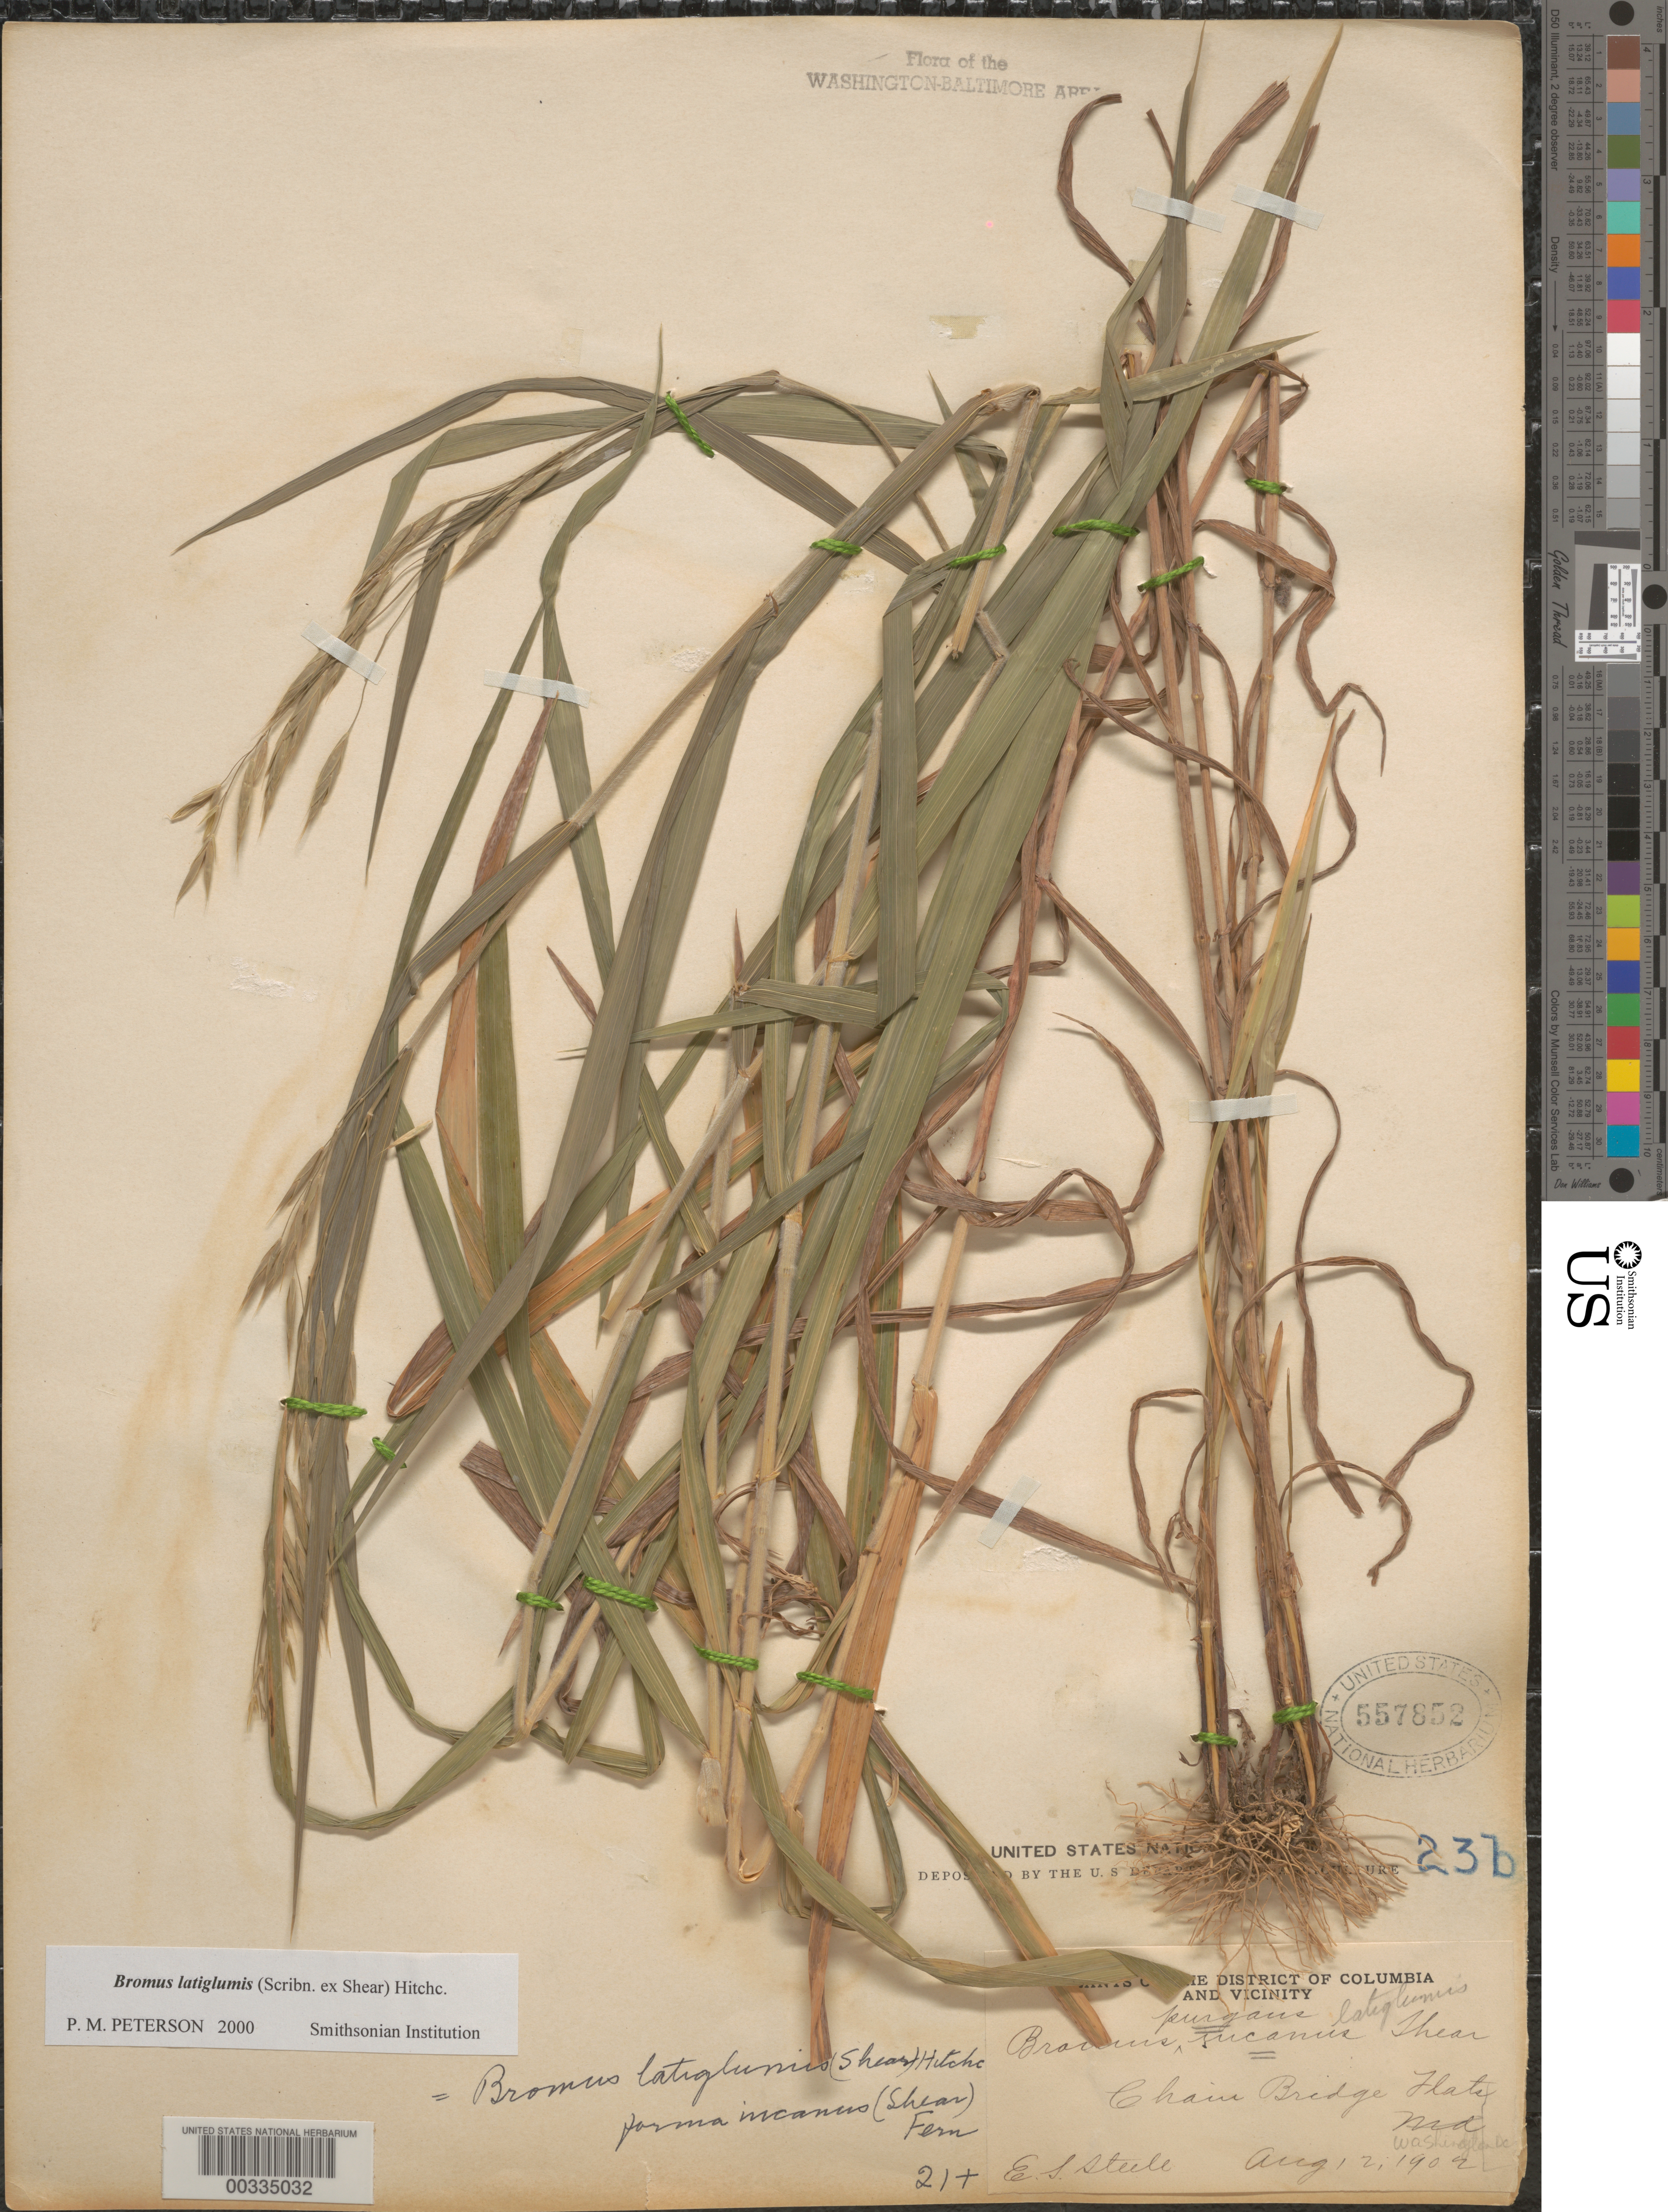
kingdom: Plantae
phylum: Tracheophyta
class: Liliopsida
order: Poales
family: Poaceae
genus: Bromus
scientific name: Bromus latiglumis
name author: (Scribn. ex Shear) Hitchc.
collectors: E. Steele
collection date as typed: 12 Aug 1902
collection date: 1902-08-12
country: United States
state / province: District of Columbia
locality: Chain Bridge Flats C. and O. Canal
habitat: River flats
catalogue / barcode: US 557852